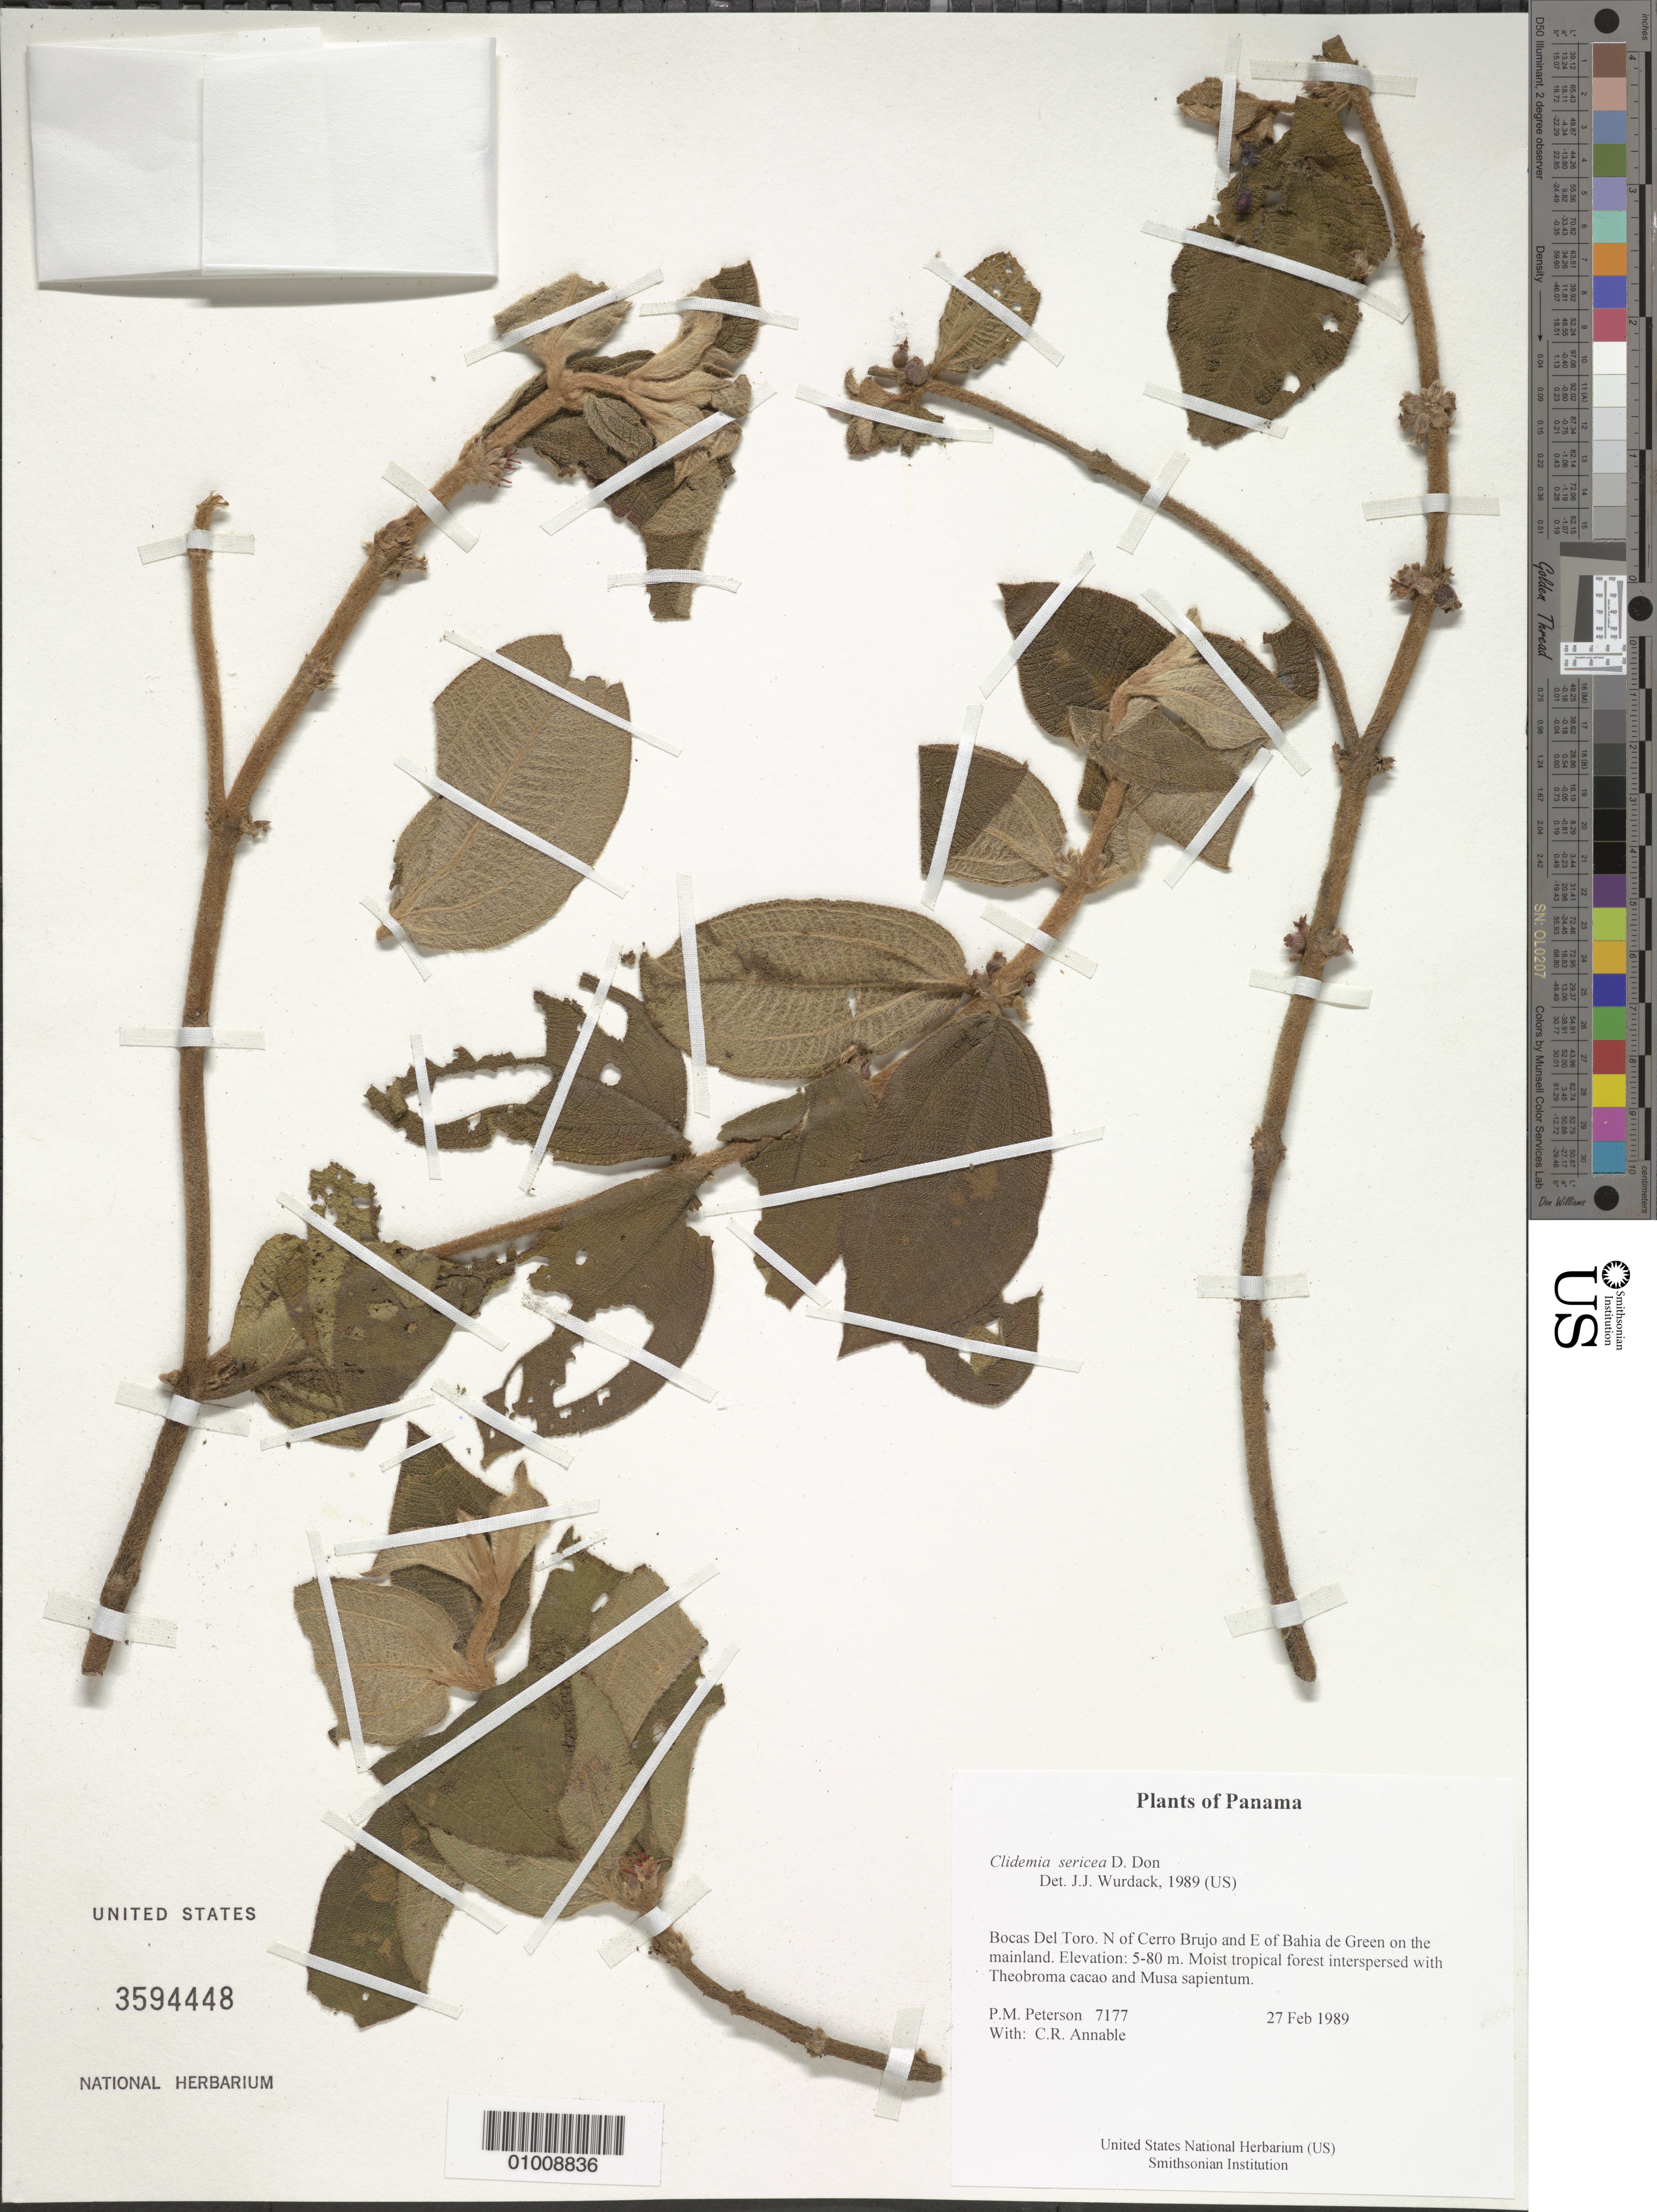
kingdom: Plantae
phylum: Tracheophyta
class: Magnoliopsida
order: Myrtales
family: Melastomataceae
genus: Clidemia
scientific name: Clidemia sericea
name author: D. Don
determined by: Wurdack, Kenneth J., (US), Smithsonian Institution - National Museum of Natural History (UNITED STATES)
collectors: P. M. Peterson & C. R. Annable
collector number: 07177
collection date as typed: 27 Feb 1989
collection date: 1989-02-27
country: Panama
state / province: Bocas del Toro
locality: N of Cerro Brujo and E of Bahia de Green on the mainland.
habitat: Moist tropical forest interspersed with Theobroma cacao and Musa sapientum.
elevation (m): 5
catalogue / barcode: US 3594448